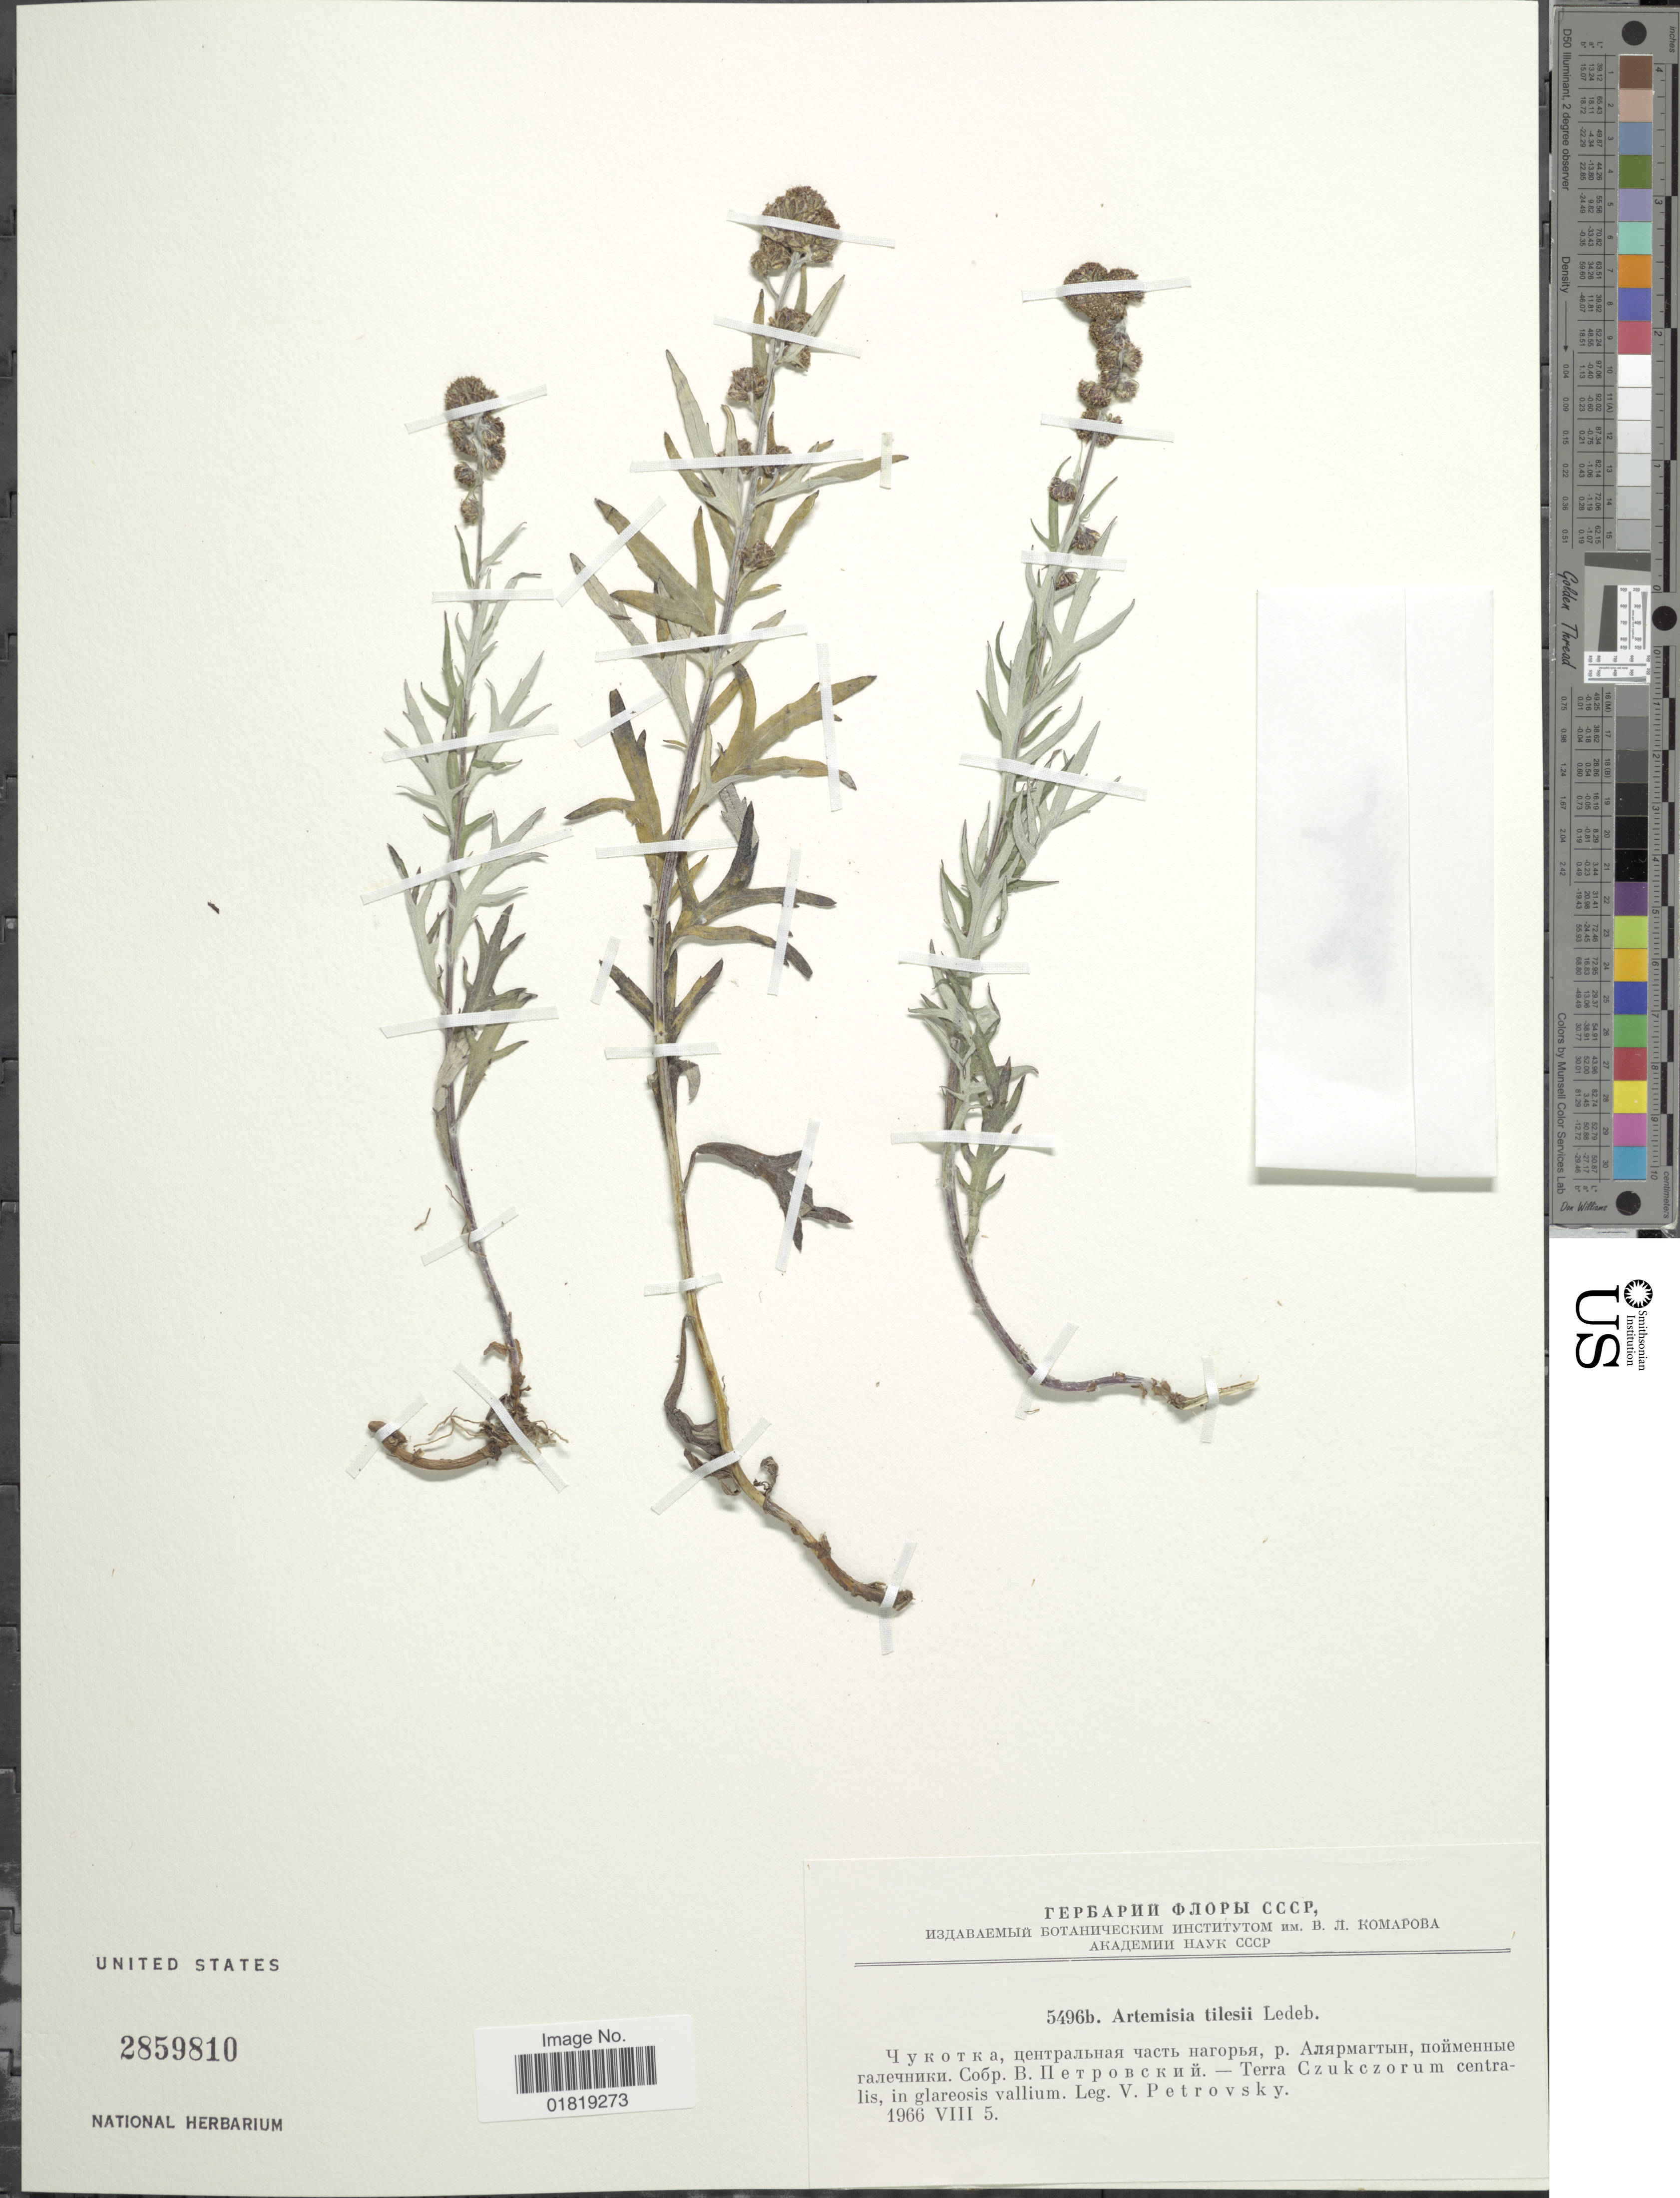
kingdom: Plantae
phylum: Tracheophyta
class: Magnoliopsida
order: Asterales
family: Asteraceae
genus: Artemisia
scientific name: Artemisia tilesii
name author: Ledeb.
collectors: V. Petrovsky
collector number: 5496b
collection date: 1966-08-05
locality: Terra Czukczorum centralis, in glareosis vallium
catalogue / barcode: US 2859810